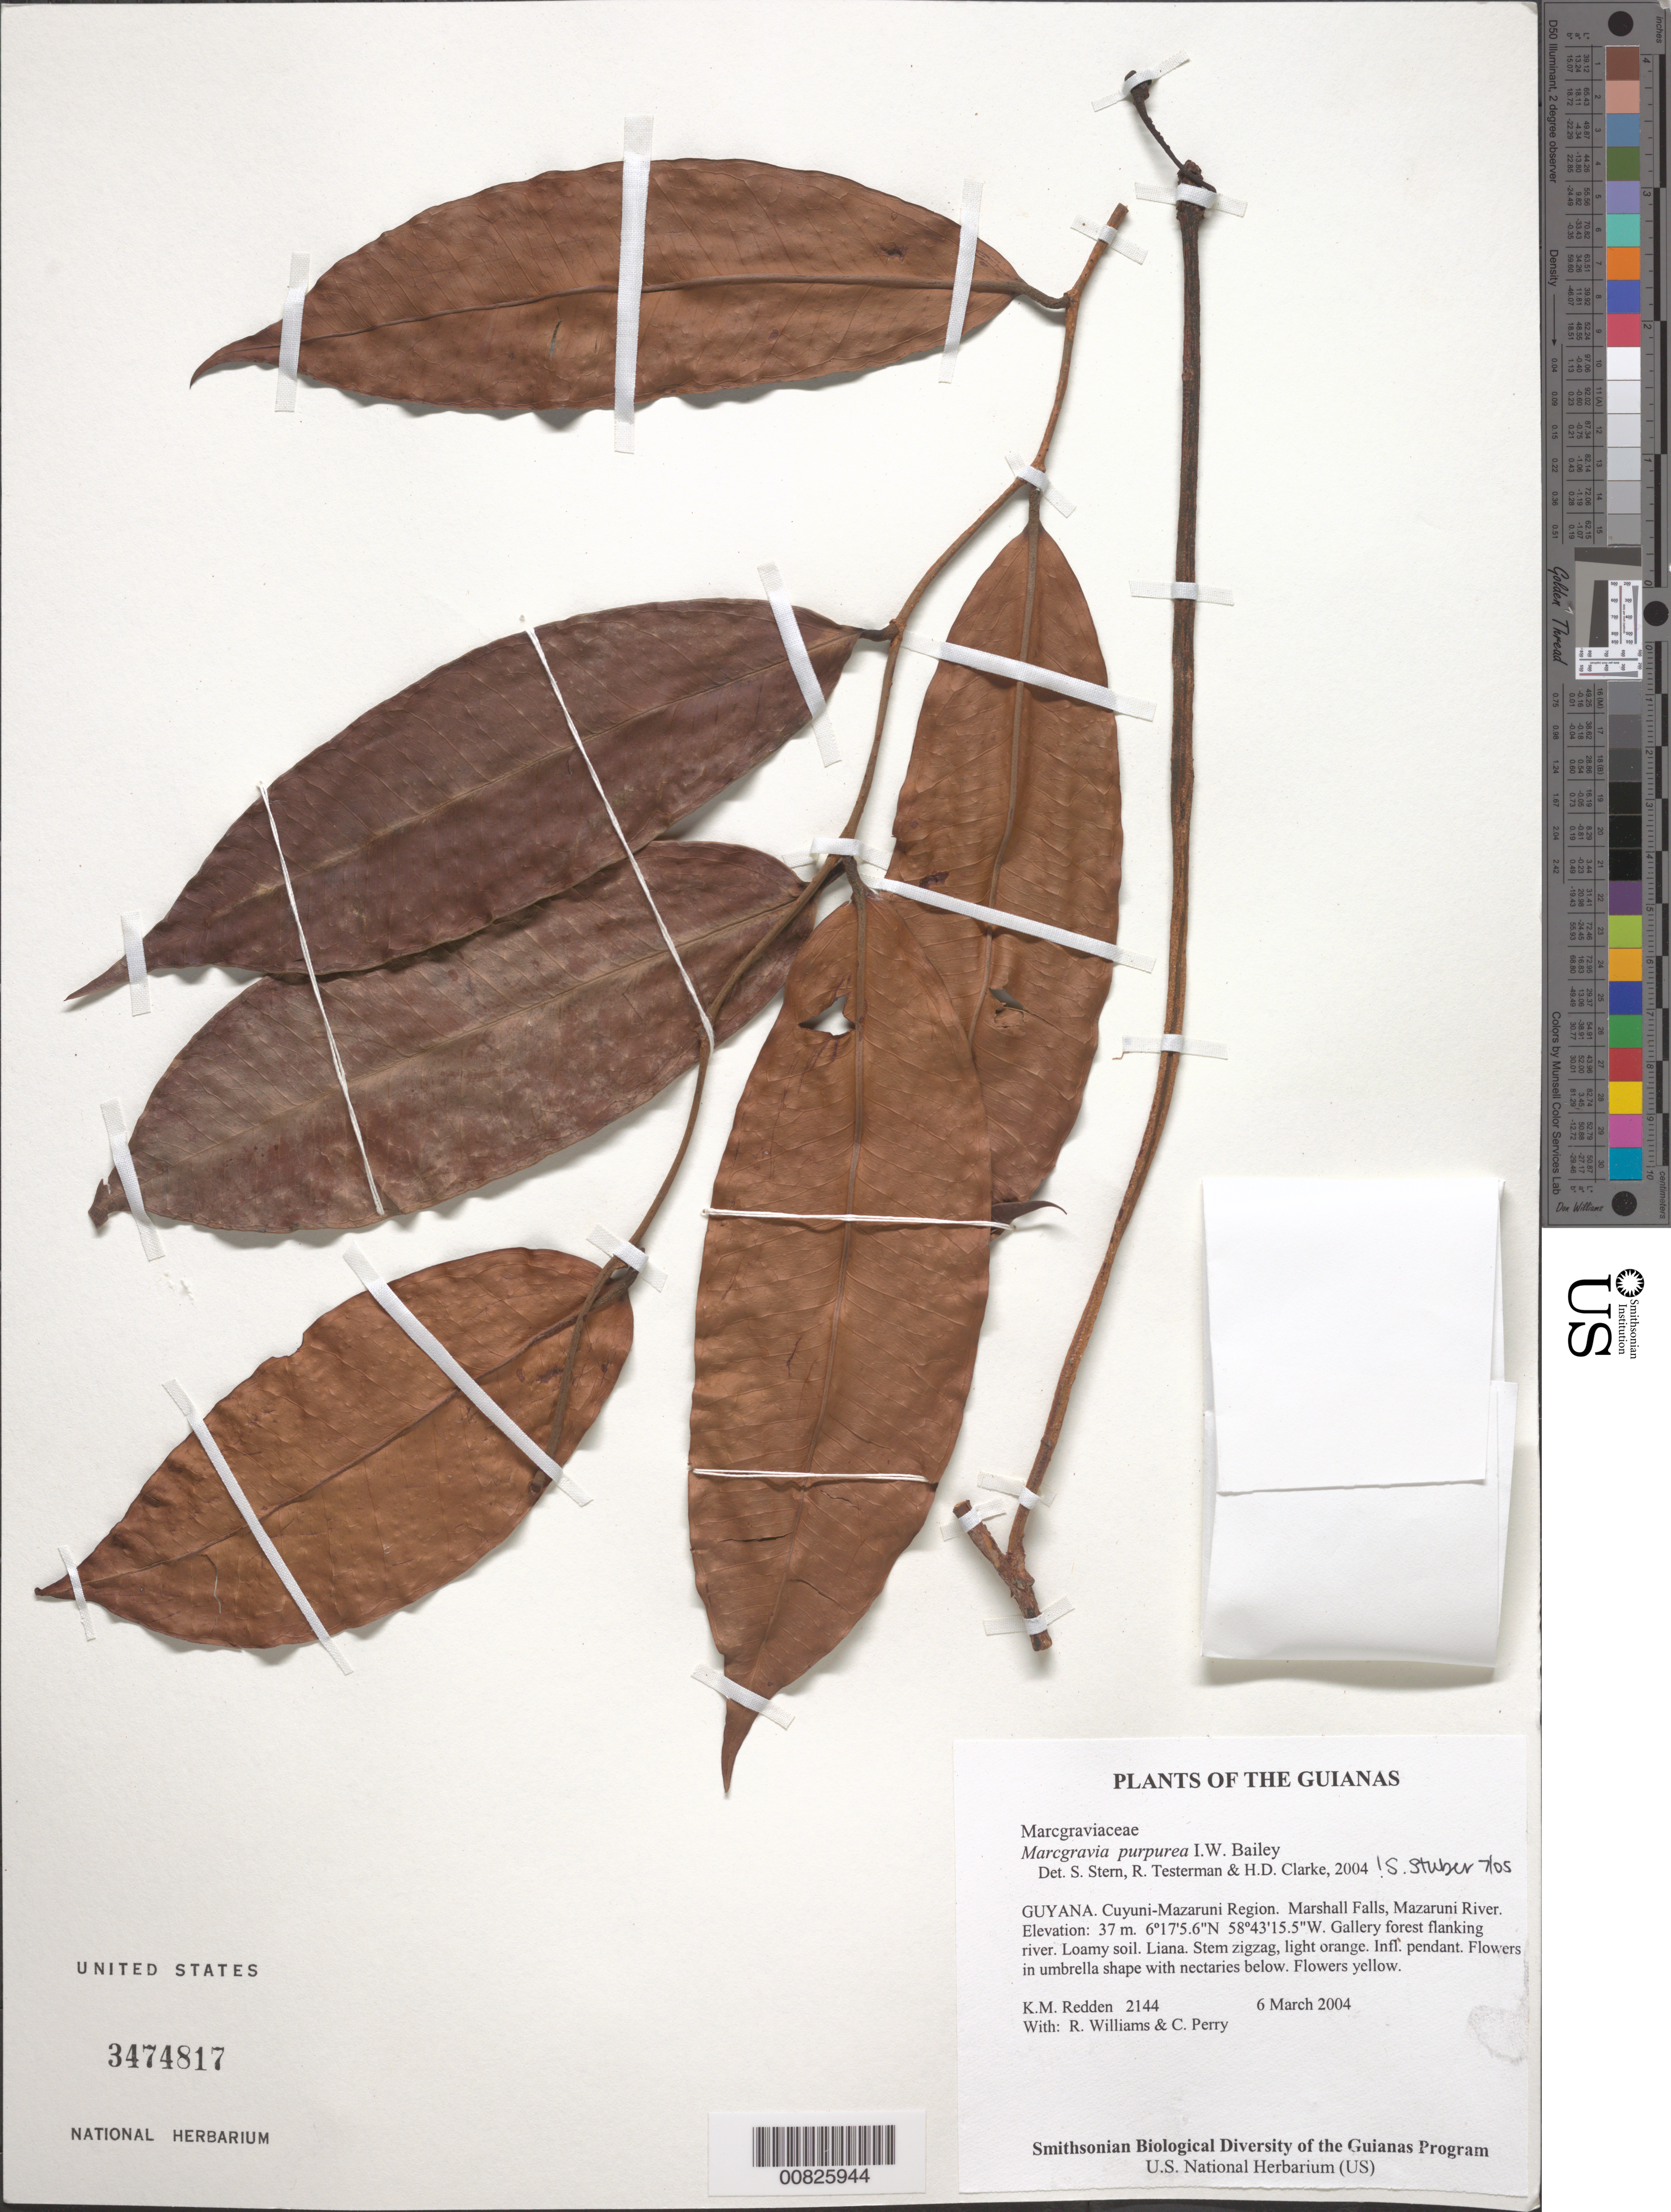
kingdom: Plantae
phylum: Tracheophyta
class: Magnoliopsida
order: Ericales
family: Marcgraviaceae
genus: Marcgravia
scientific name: Marcgravia purpurea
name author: I.W. Bailey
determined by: Stuber, S.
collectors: K. M. Redden, R. Williams & C. Perry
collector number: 2144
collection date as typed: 6 March 2004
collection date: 2004-03-06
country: Guyana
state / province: Cuyuni-Mazaruni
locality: Marshall Falls, Mazaruni River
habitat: Gallery forest flanking river. Loamy soil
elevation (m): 37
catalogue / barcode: US 3474817